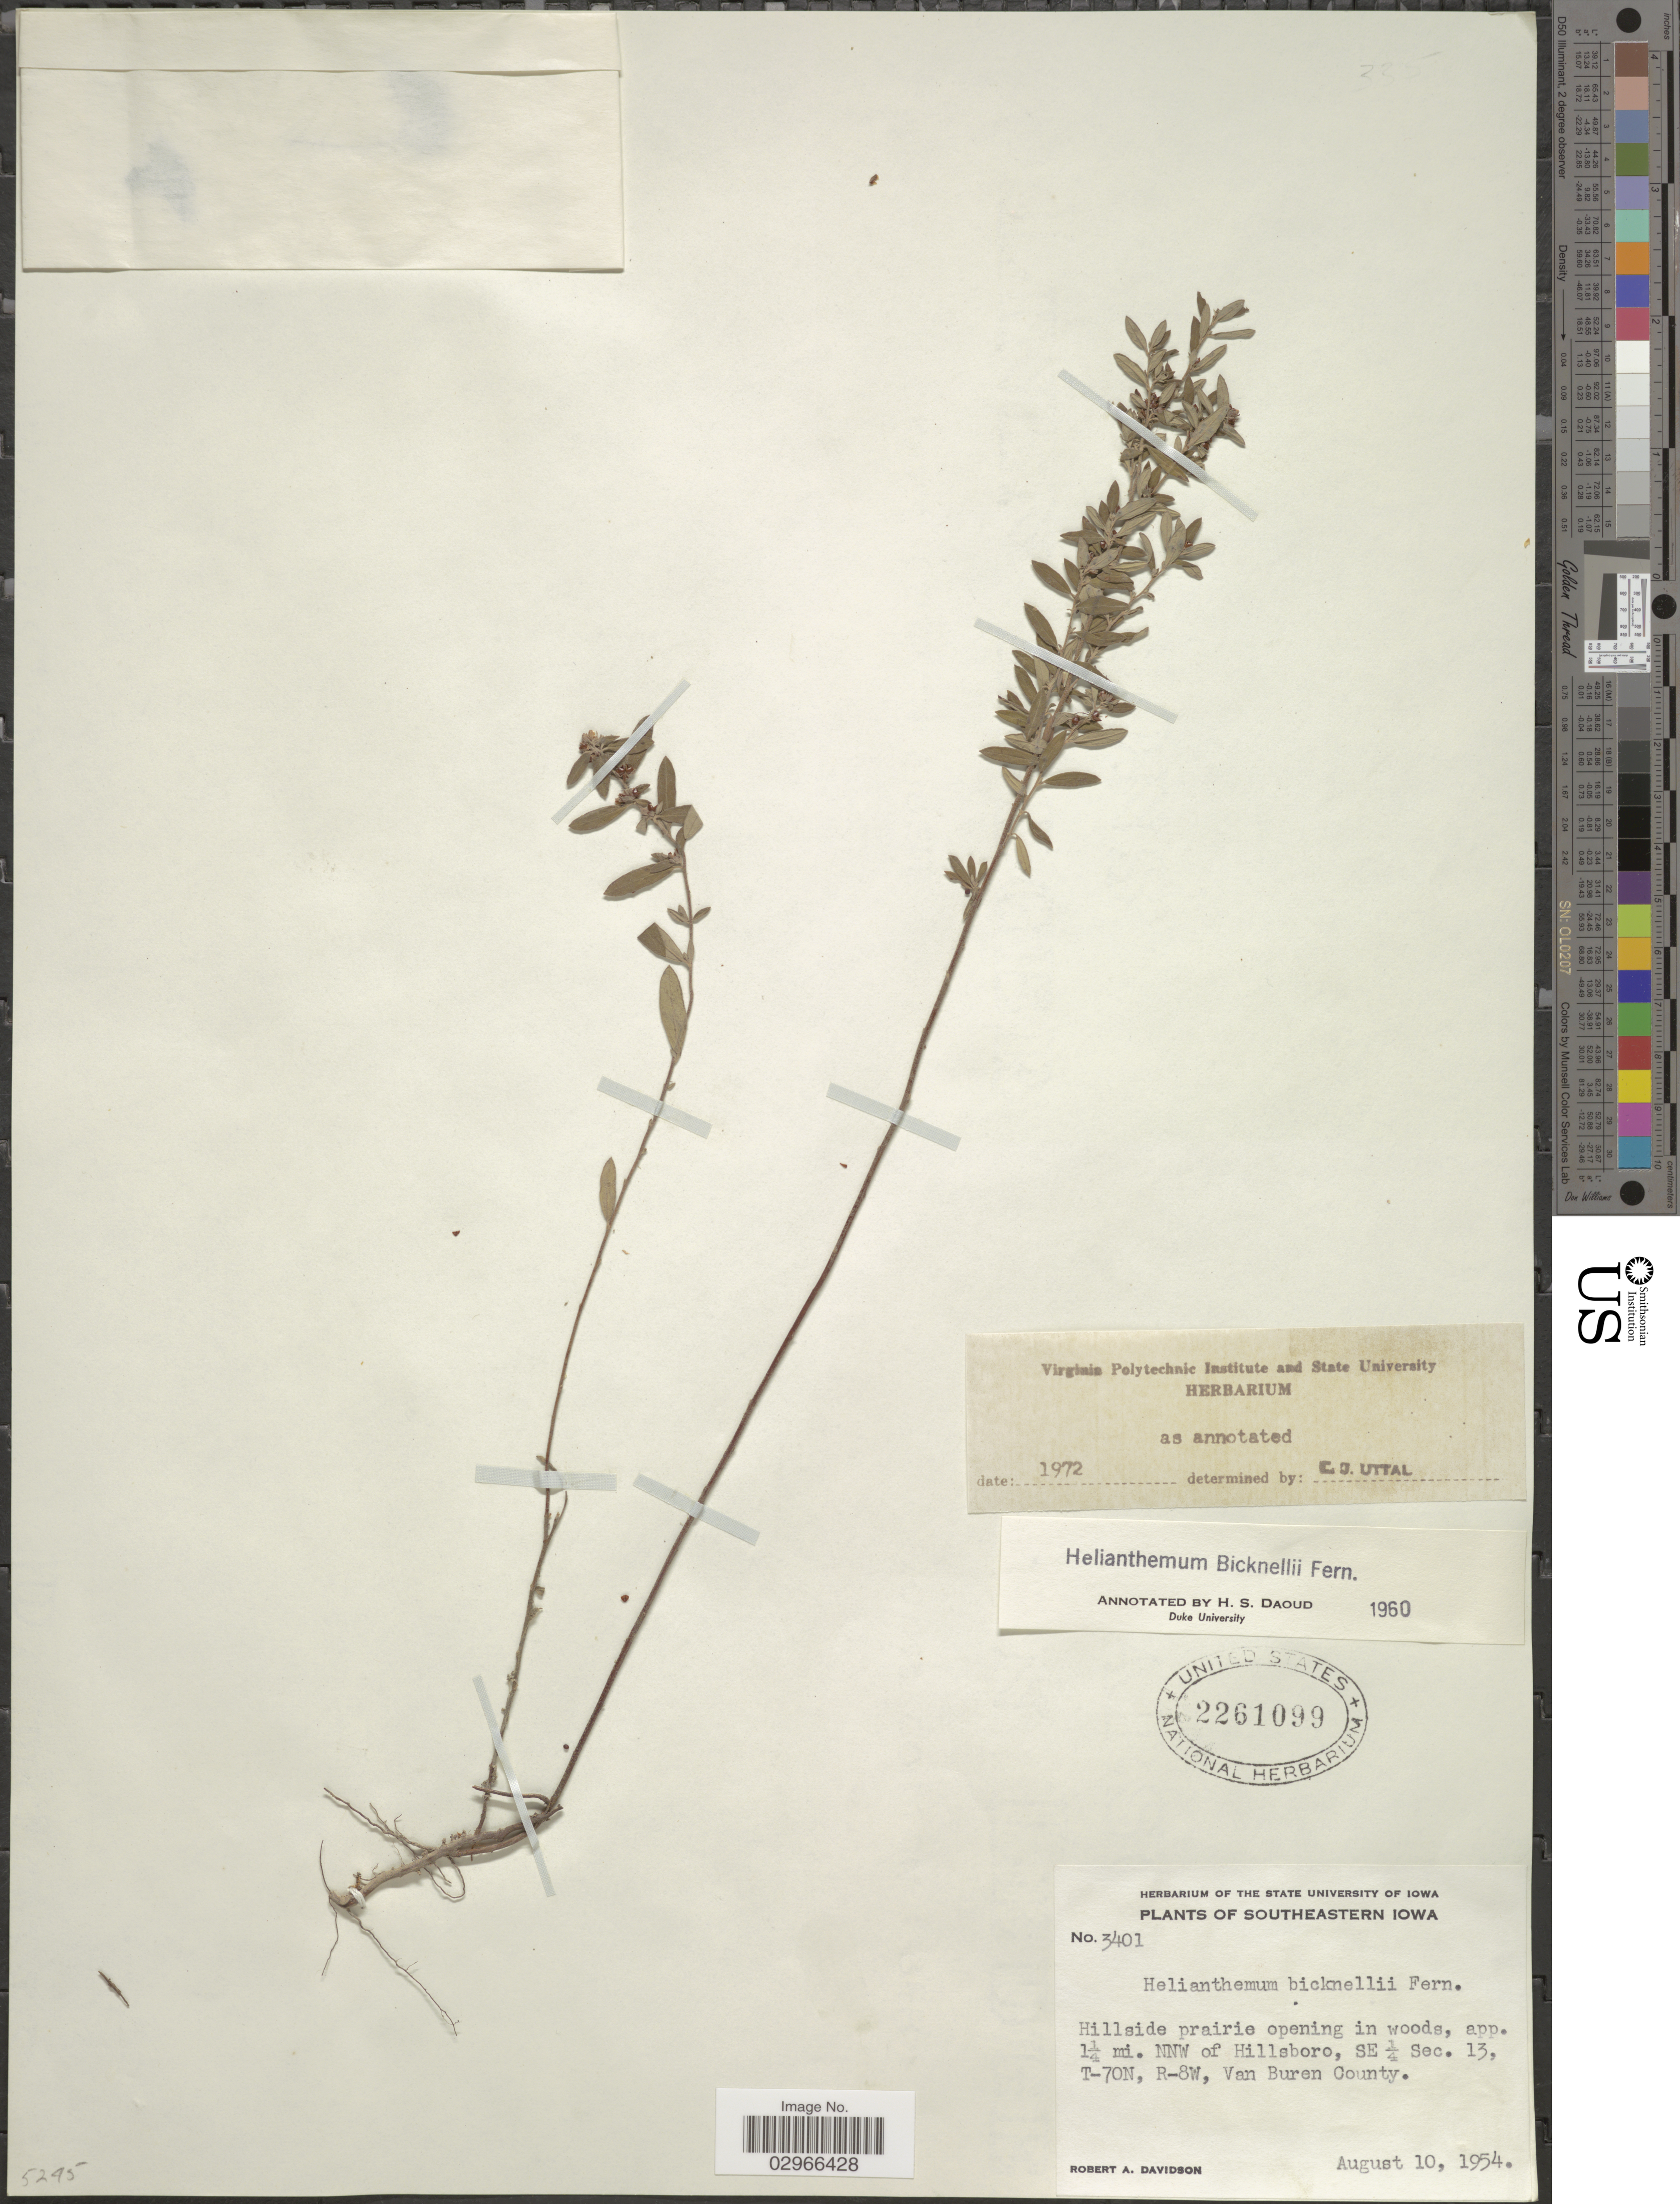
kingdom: Plantae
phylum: Tracheophyta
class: Magnoliopsida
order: Malvales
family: Cistaceae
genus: Helianthemum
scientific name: Helianthemum bicknellii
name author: Fernald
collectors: R. A. Davidson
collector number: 3401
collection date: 1954-08-10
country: United States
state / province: Iowa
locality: Southeastern Iowa. App. 1 1/4 mi. NNW of Hillsboro, SE 1/4 Sec. 13, T-70N, R-8W, Van Buren County.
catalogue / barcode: US 2261099